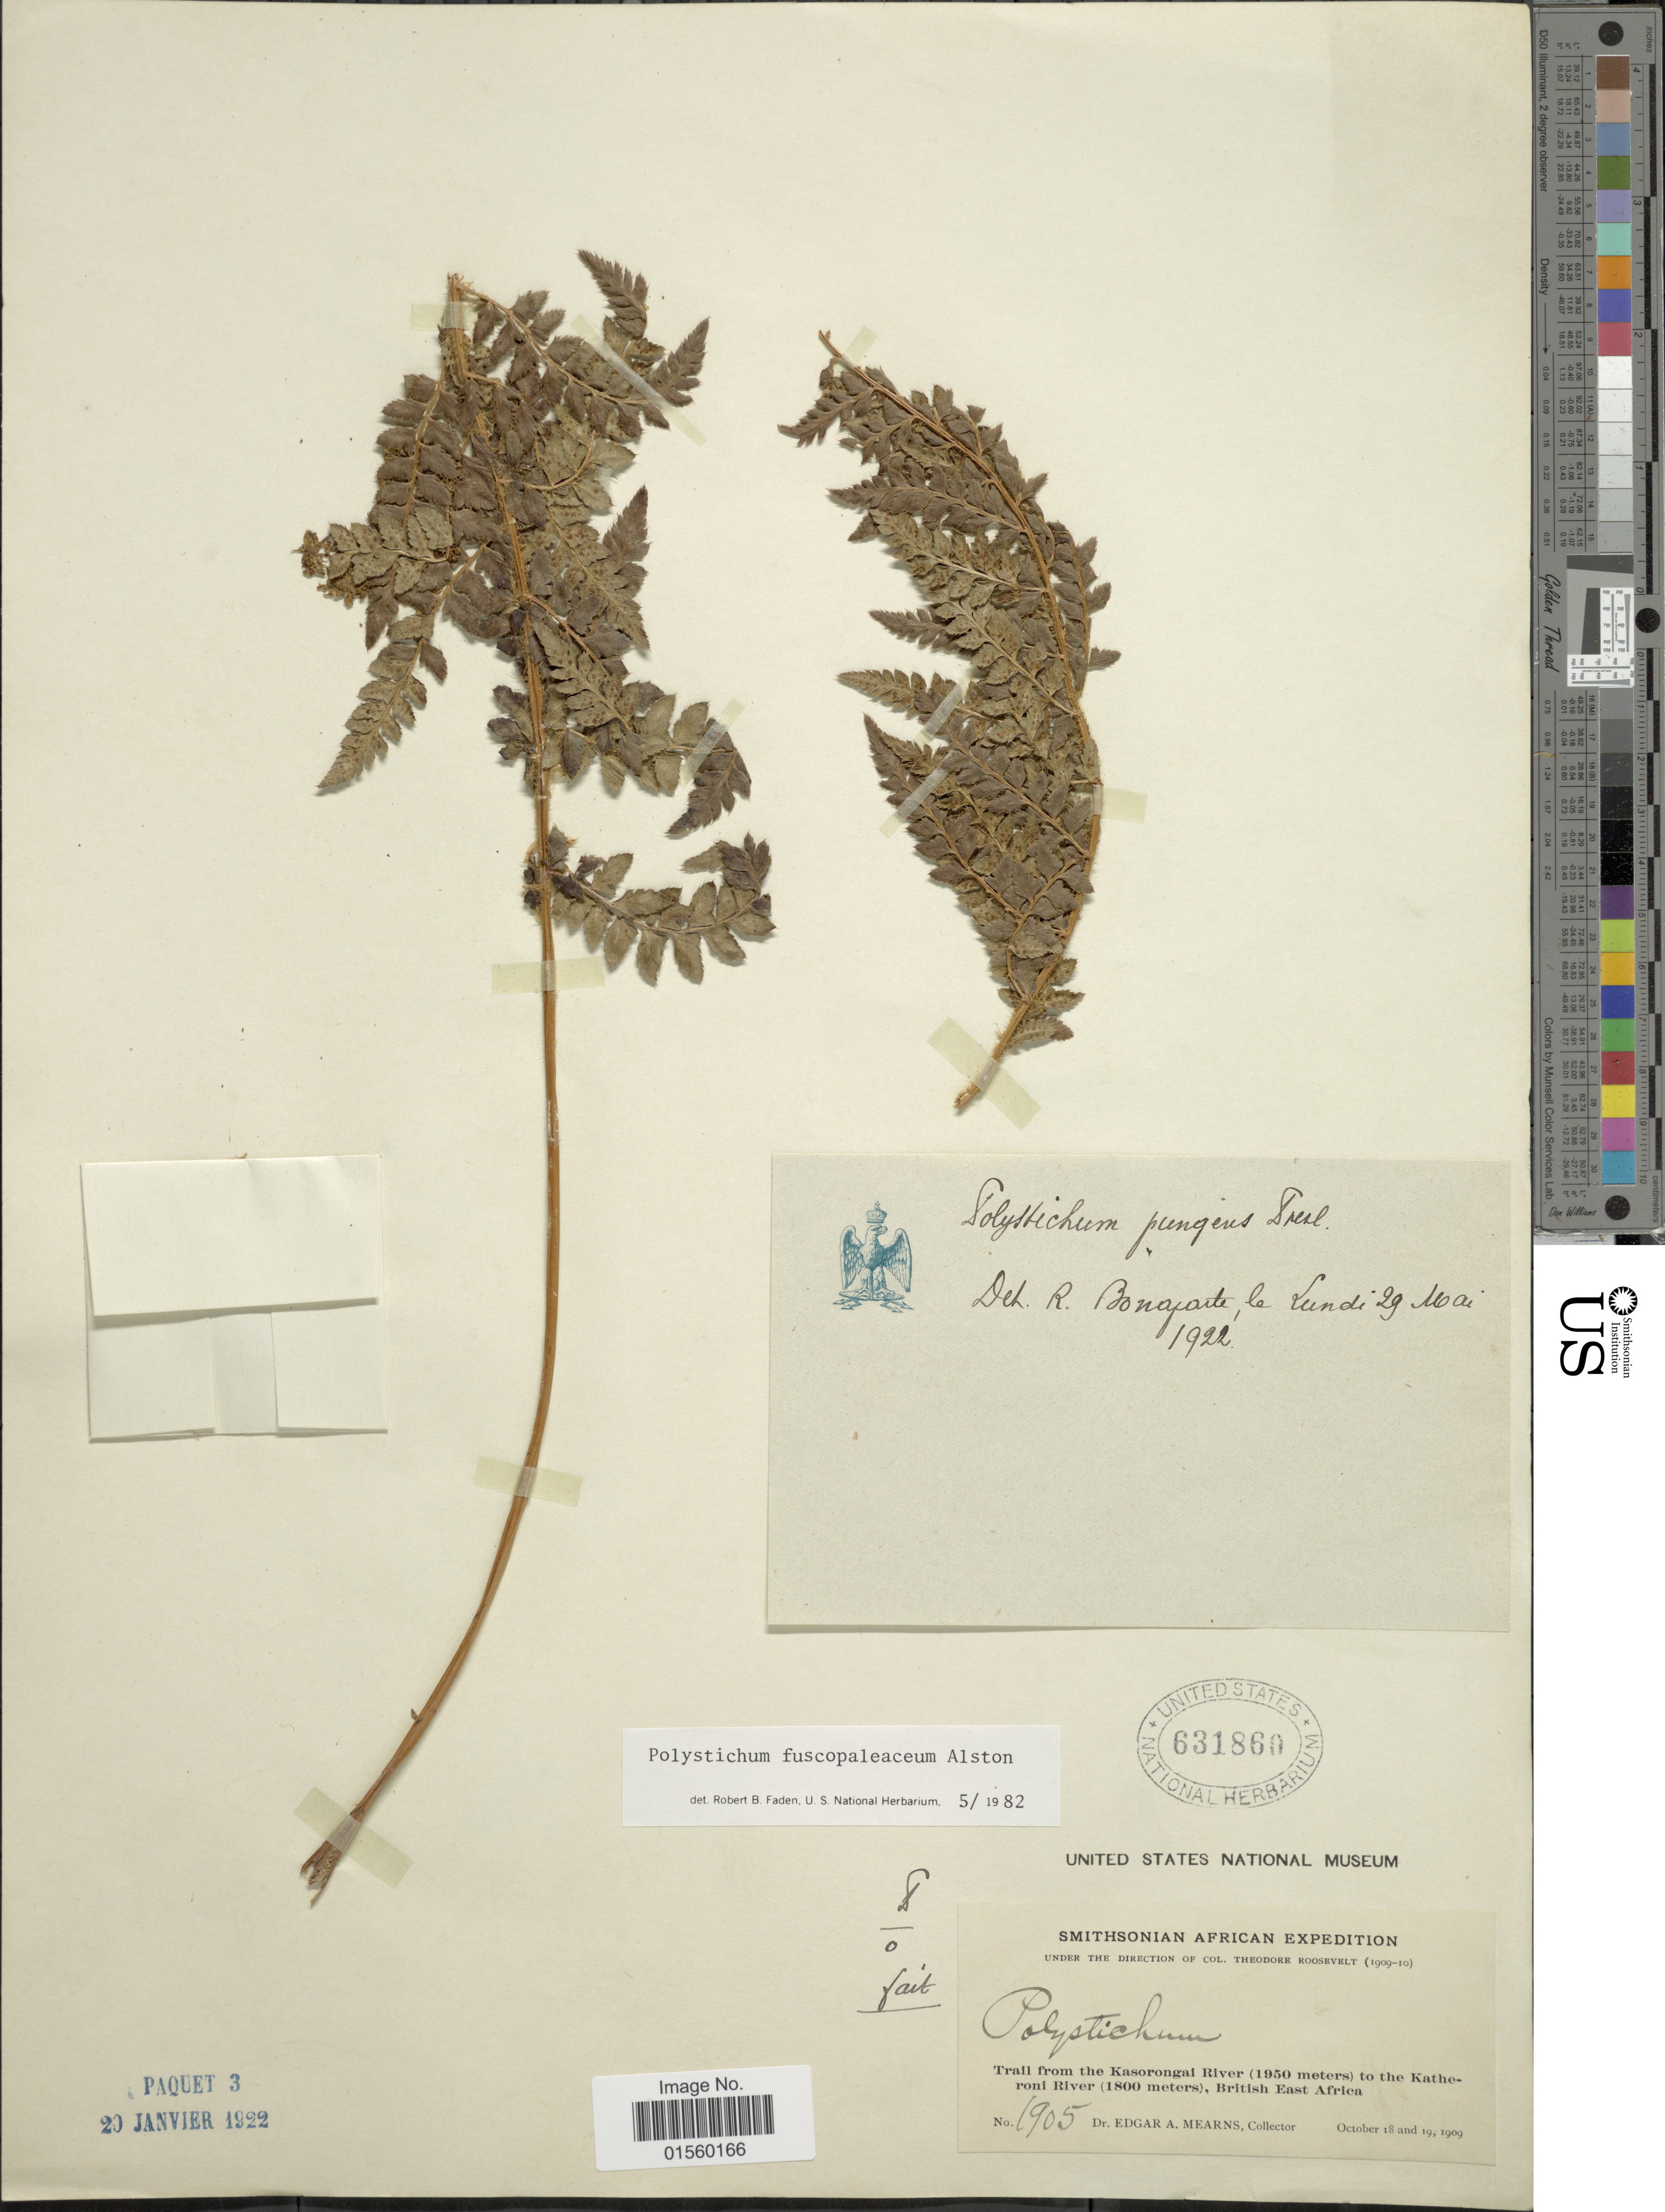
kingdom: Plantae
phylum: Tracheophyta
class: Polypodiopsida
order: Polypodiales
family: Dryopteridaceae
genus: Polystichum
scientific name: Polystichum fuscopaleaceum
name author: Alston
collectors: E. A. Mearns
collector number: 1905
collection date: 1909-10-18/1909-10-19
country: Kenya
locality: Trail from the Kasorongai River (1950 meters) to the Katheroni River (1800 meters), British East Africa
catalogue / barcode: US 631860